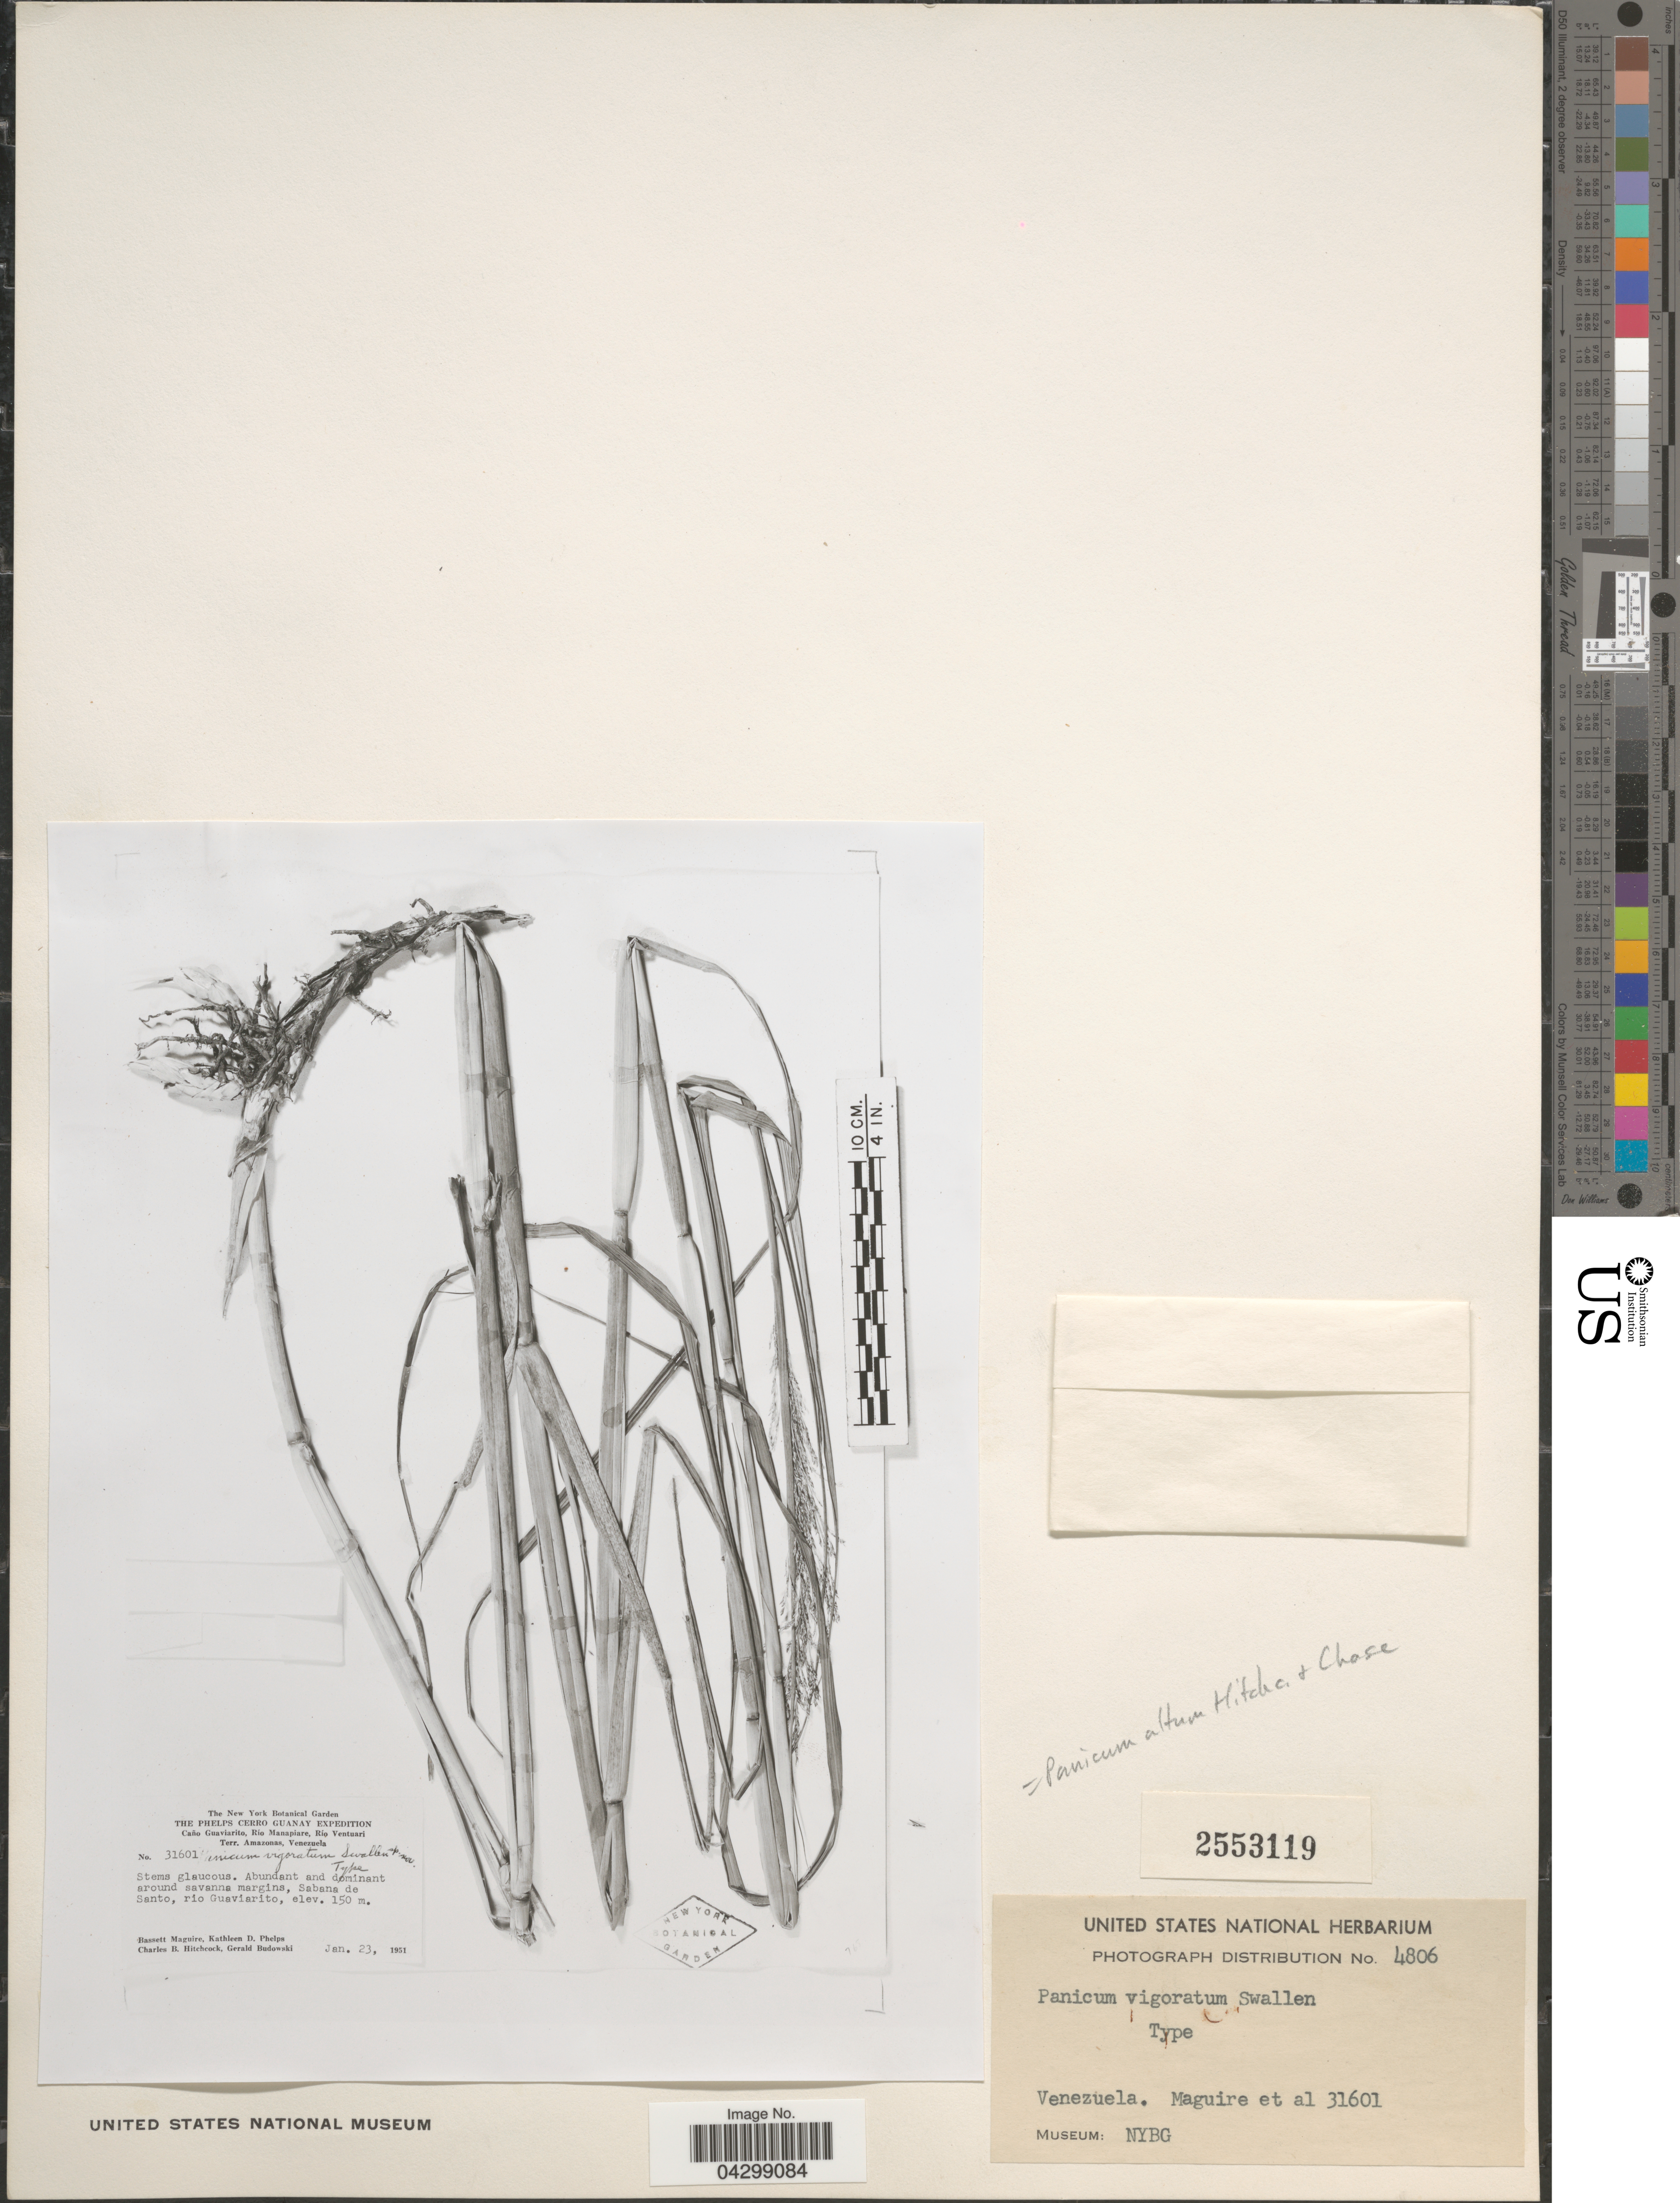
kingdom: Plantae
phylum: Tracheophyta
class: Liliopsida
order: Poales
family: Poaceae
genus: Panicum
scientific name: Panicum altum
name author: Hitchc. & Chase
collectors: B. Maguire, K. D. Phelps, C. B. Hitchcock & G. Budowski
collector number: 31601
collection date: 1951-01-23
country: Venezuela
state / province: Amazonas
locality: The Phelps Cerro Guanay Expedition. Caño Guaviarito, Rio Manapiare, Río Ventuari. Sabana de Santo, rio Guaviarito.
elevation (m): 150